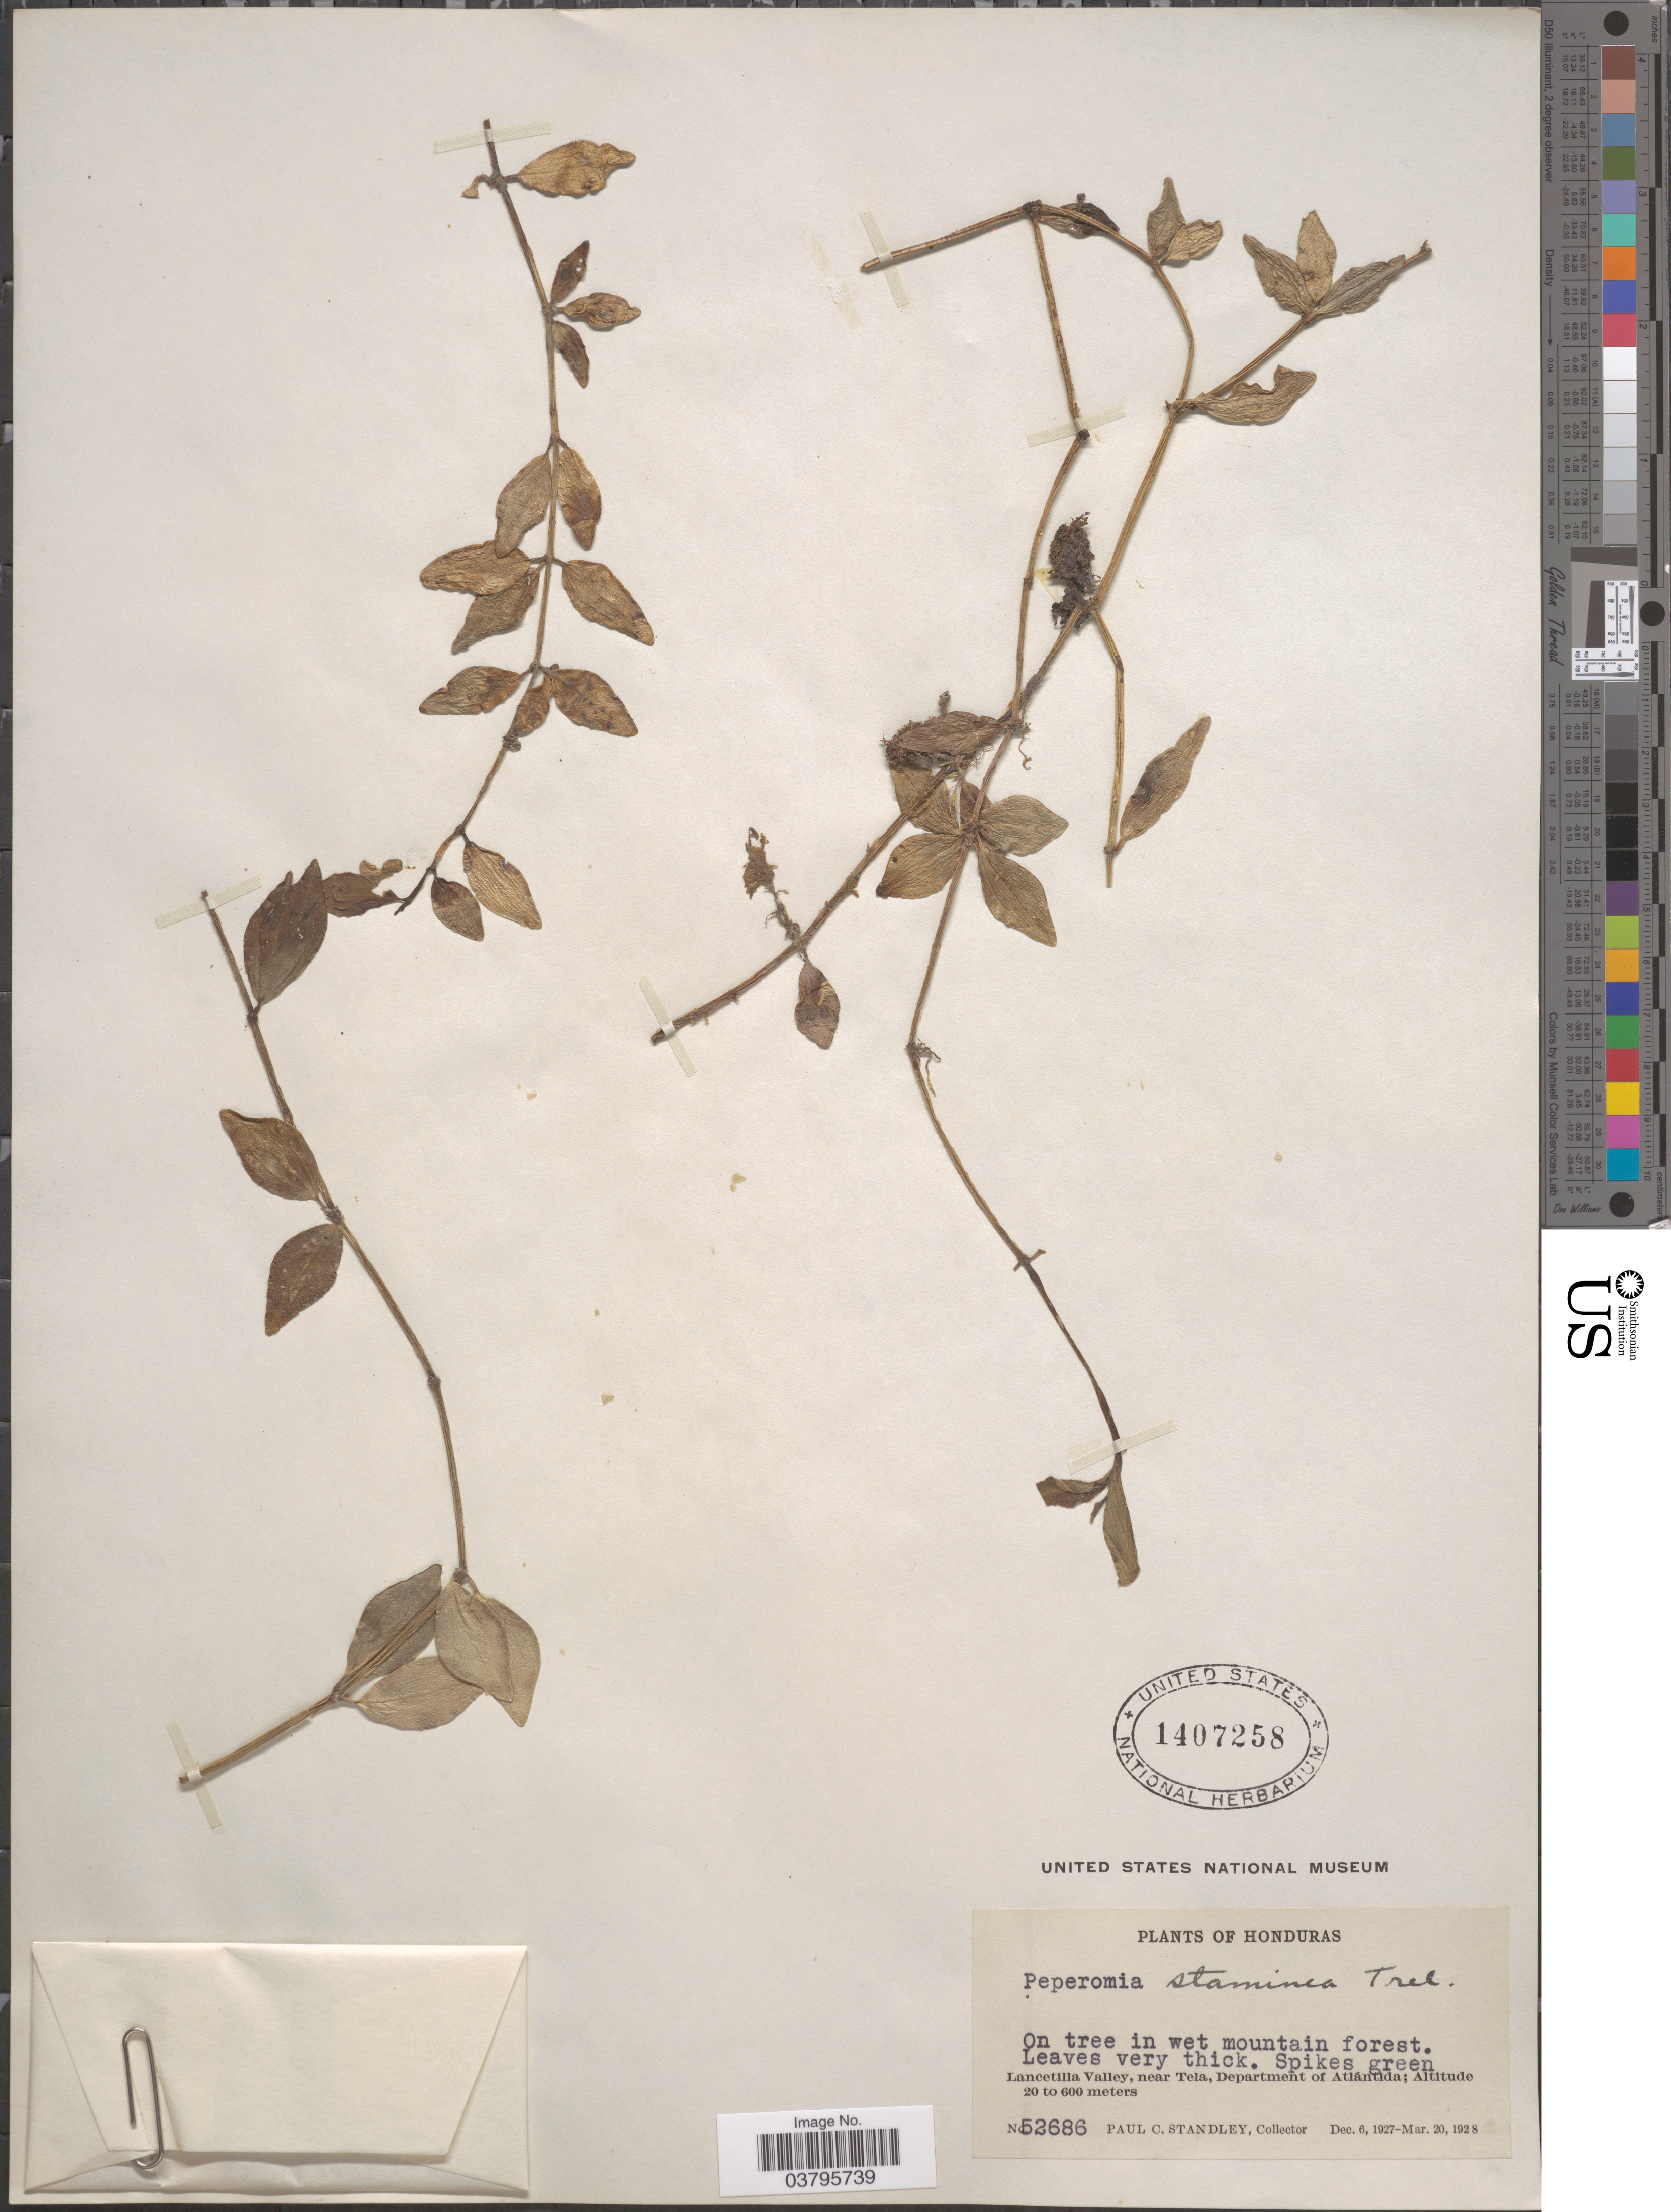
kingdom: Plantae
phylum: Tracheophyta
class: Magnoliopsida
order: Piperales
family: Piperaceae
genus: Peperomia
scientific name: Peperomia staminea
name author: Trel.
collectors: P. C. Standley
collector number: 52686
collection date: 1927-12-06/1928-03-20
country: Honduras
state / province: Atlantida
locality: Lancetilla Valley, near Tela, Department of Atlántida.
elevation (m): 20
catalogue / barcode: US 1407258